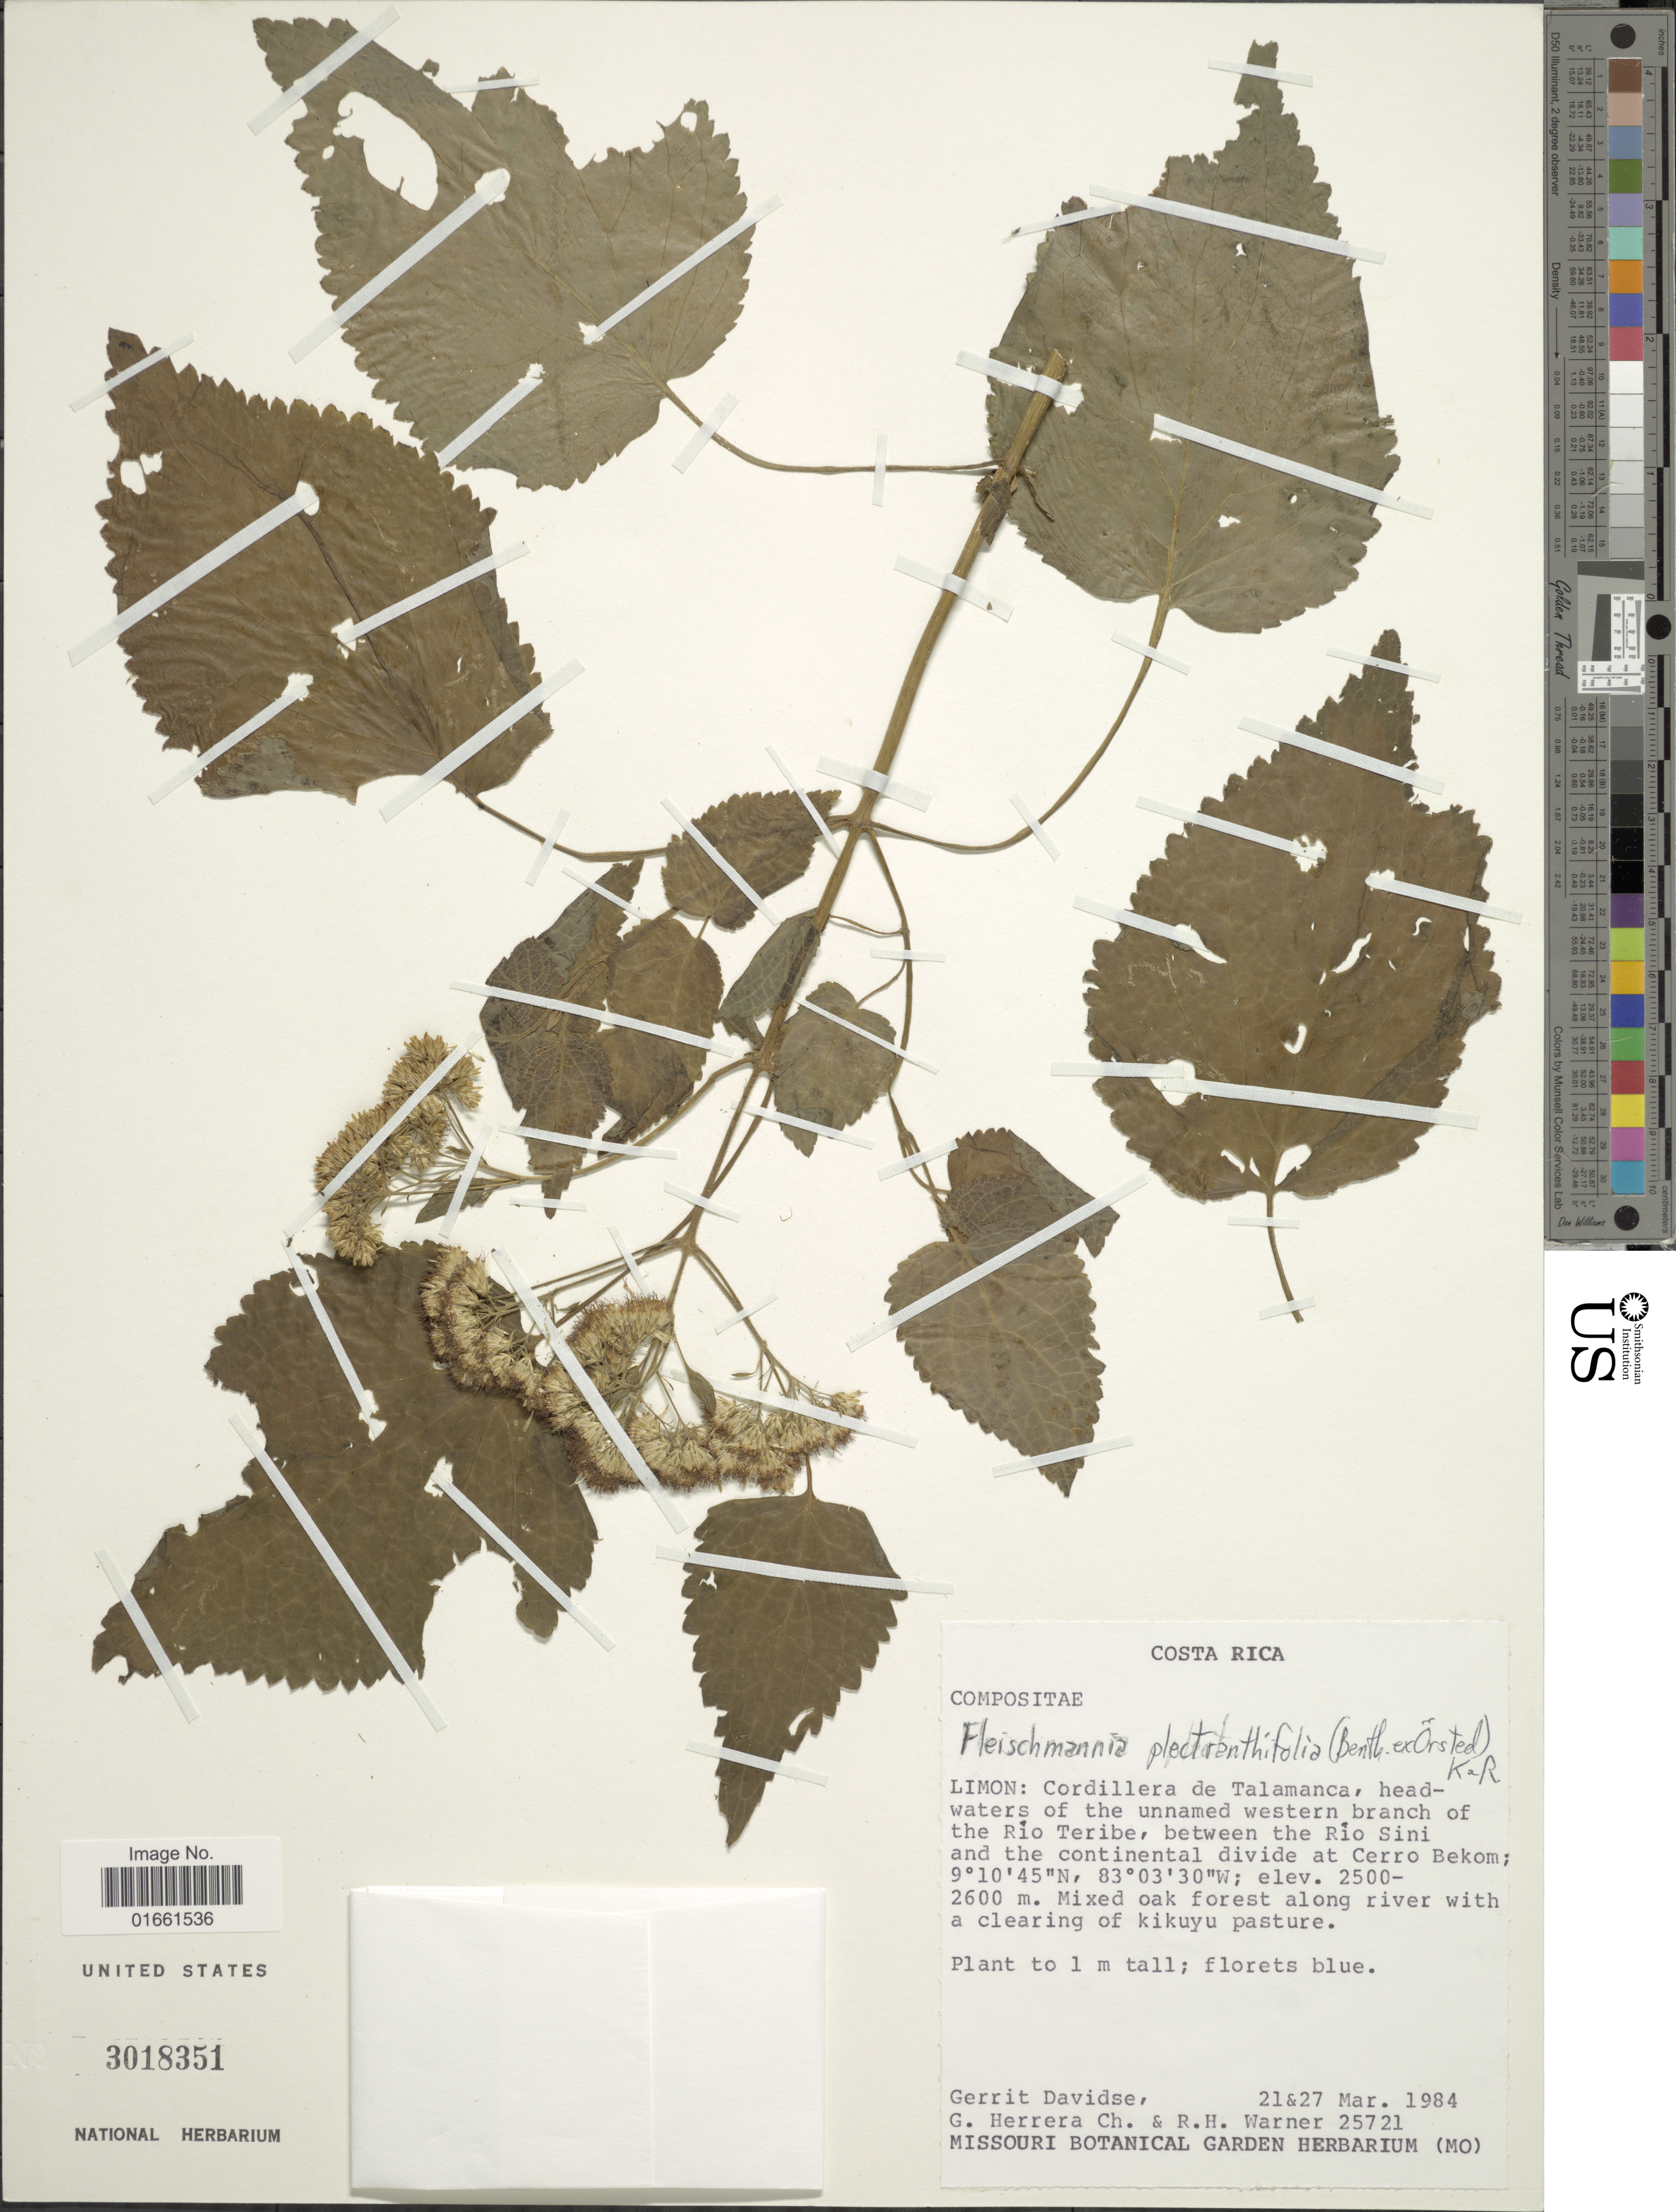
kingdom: Plantae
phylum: Tracheophyta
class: Magnoliopsida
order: Asterales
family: Asteraceae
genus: Fleischmannia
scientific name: Fleischmannia plectranthifolia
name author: (Benth. ex Oerst.) R.M. King & H. Rob.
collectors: G. Davidse, G. Herrera Ch. & R. H. Warner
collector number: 25721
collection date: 1984-03-21/1984-03-27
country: Costa Rica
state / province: Limón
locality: Cordillera de Talamanca, headwaters of the unnamed western branch of the Rio Teribe, between the Rio Sini and the Continental divide at Cerro Bekom.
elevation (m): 2500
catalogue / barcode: US 3018351